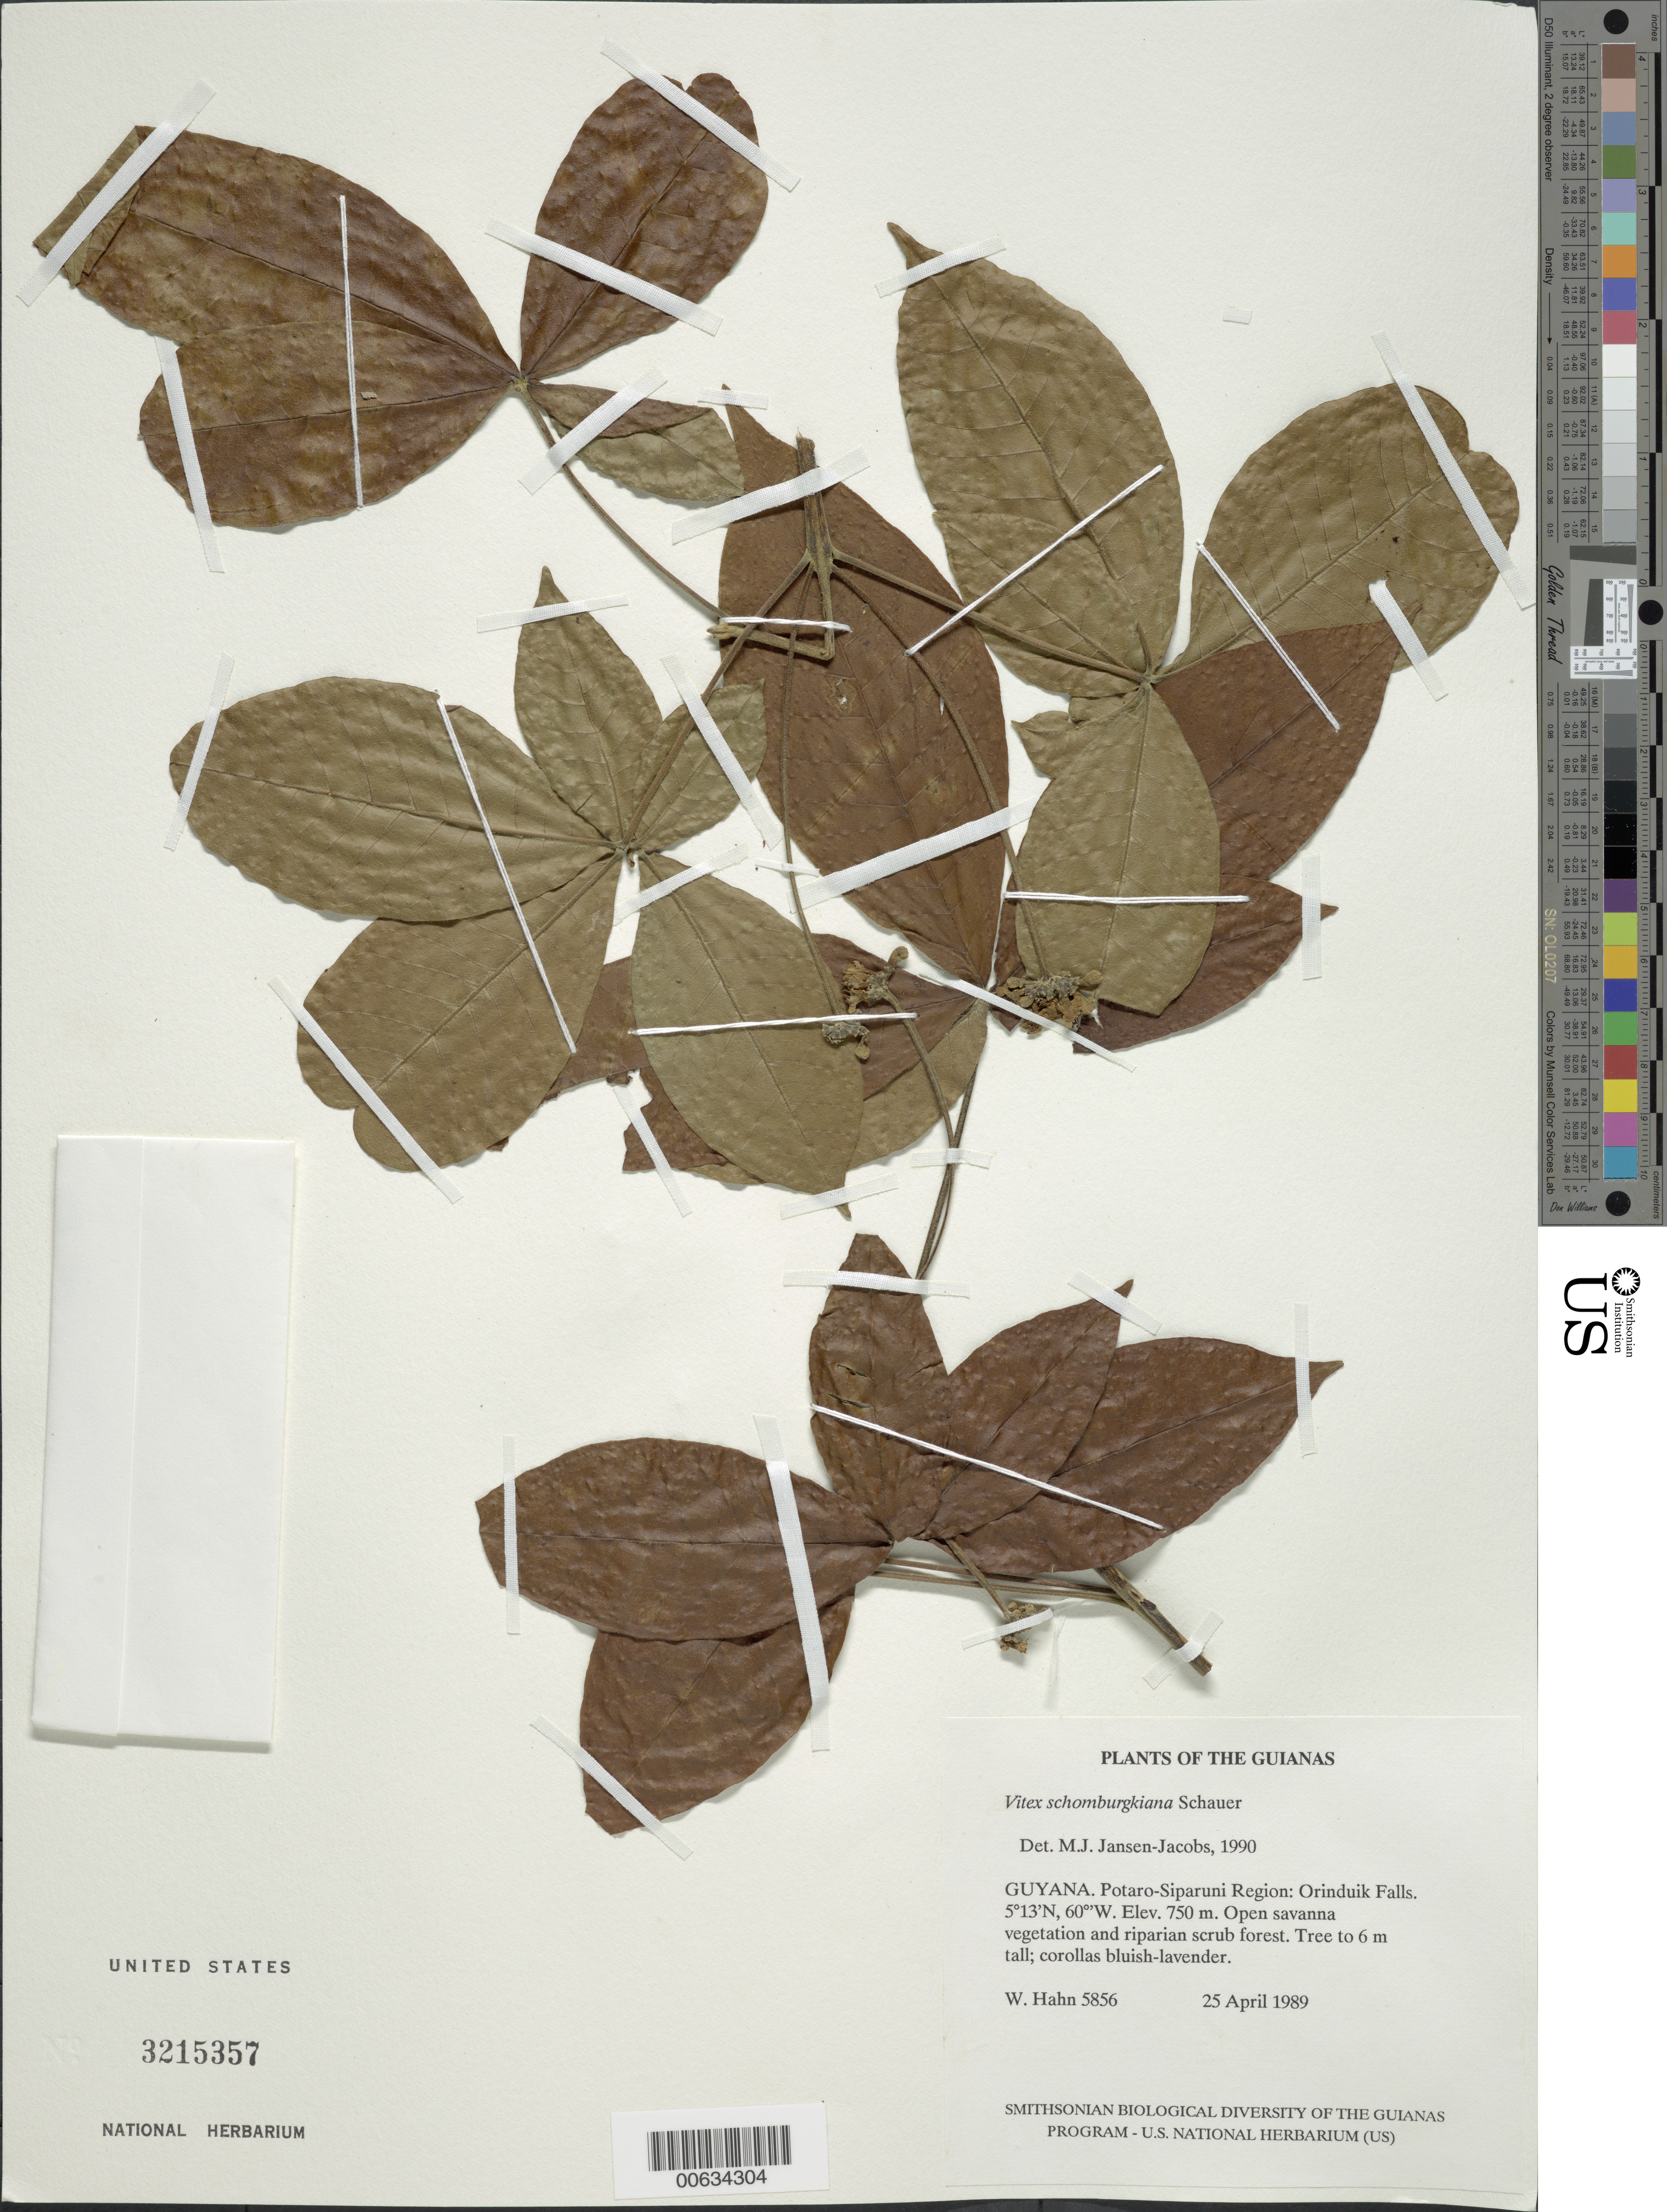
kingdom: Plantae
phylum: Tracheophyta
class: Magnoliopsida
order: Lamiales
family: Lamiaceae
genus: Vitex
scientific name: Vitex schomburgkiana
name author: Schauer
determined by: Jansen-Jacobs, M. J., (U), Nationaal Herbarium Nederland, Utrecht University branch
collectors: W. Hahn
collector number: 5856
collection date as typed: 25 April 1989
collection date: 1989-04-25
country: Guyana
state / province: Potaro-Siparuni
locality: Orinduik Falls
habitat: Open savanna vegetation and riparian scrub forest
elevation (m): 750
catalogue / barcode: US 3215357